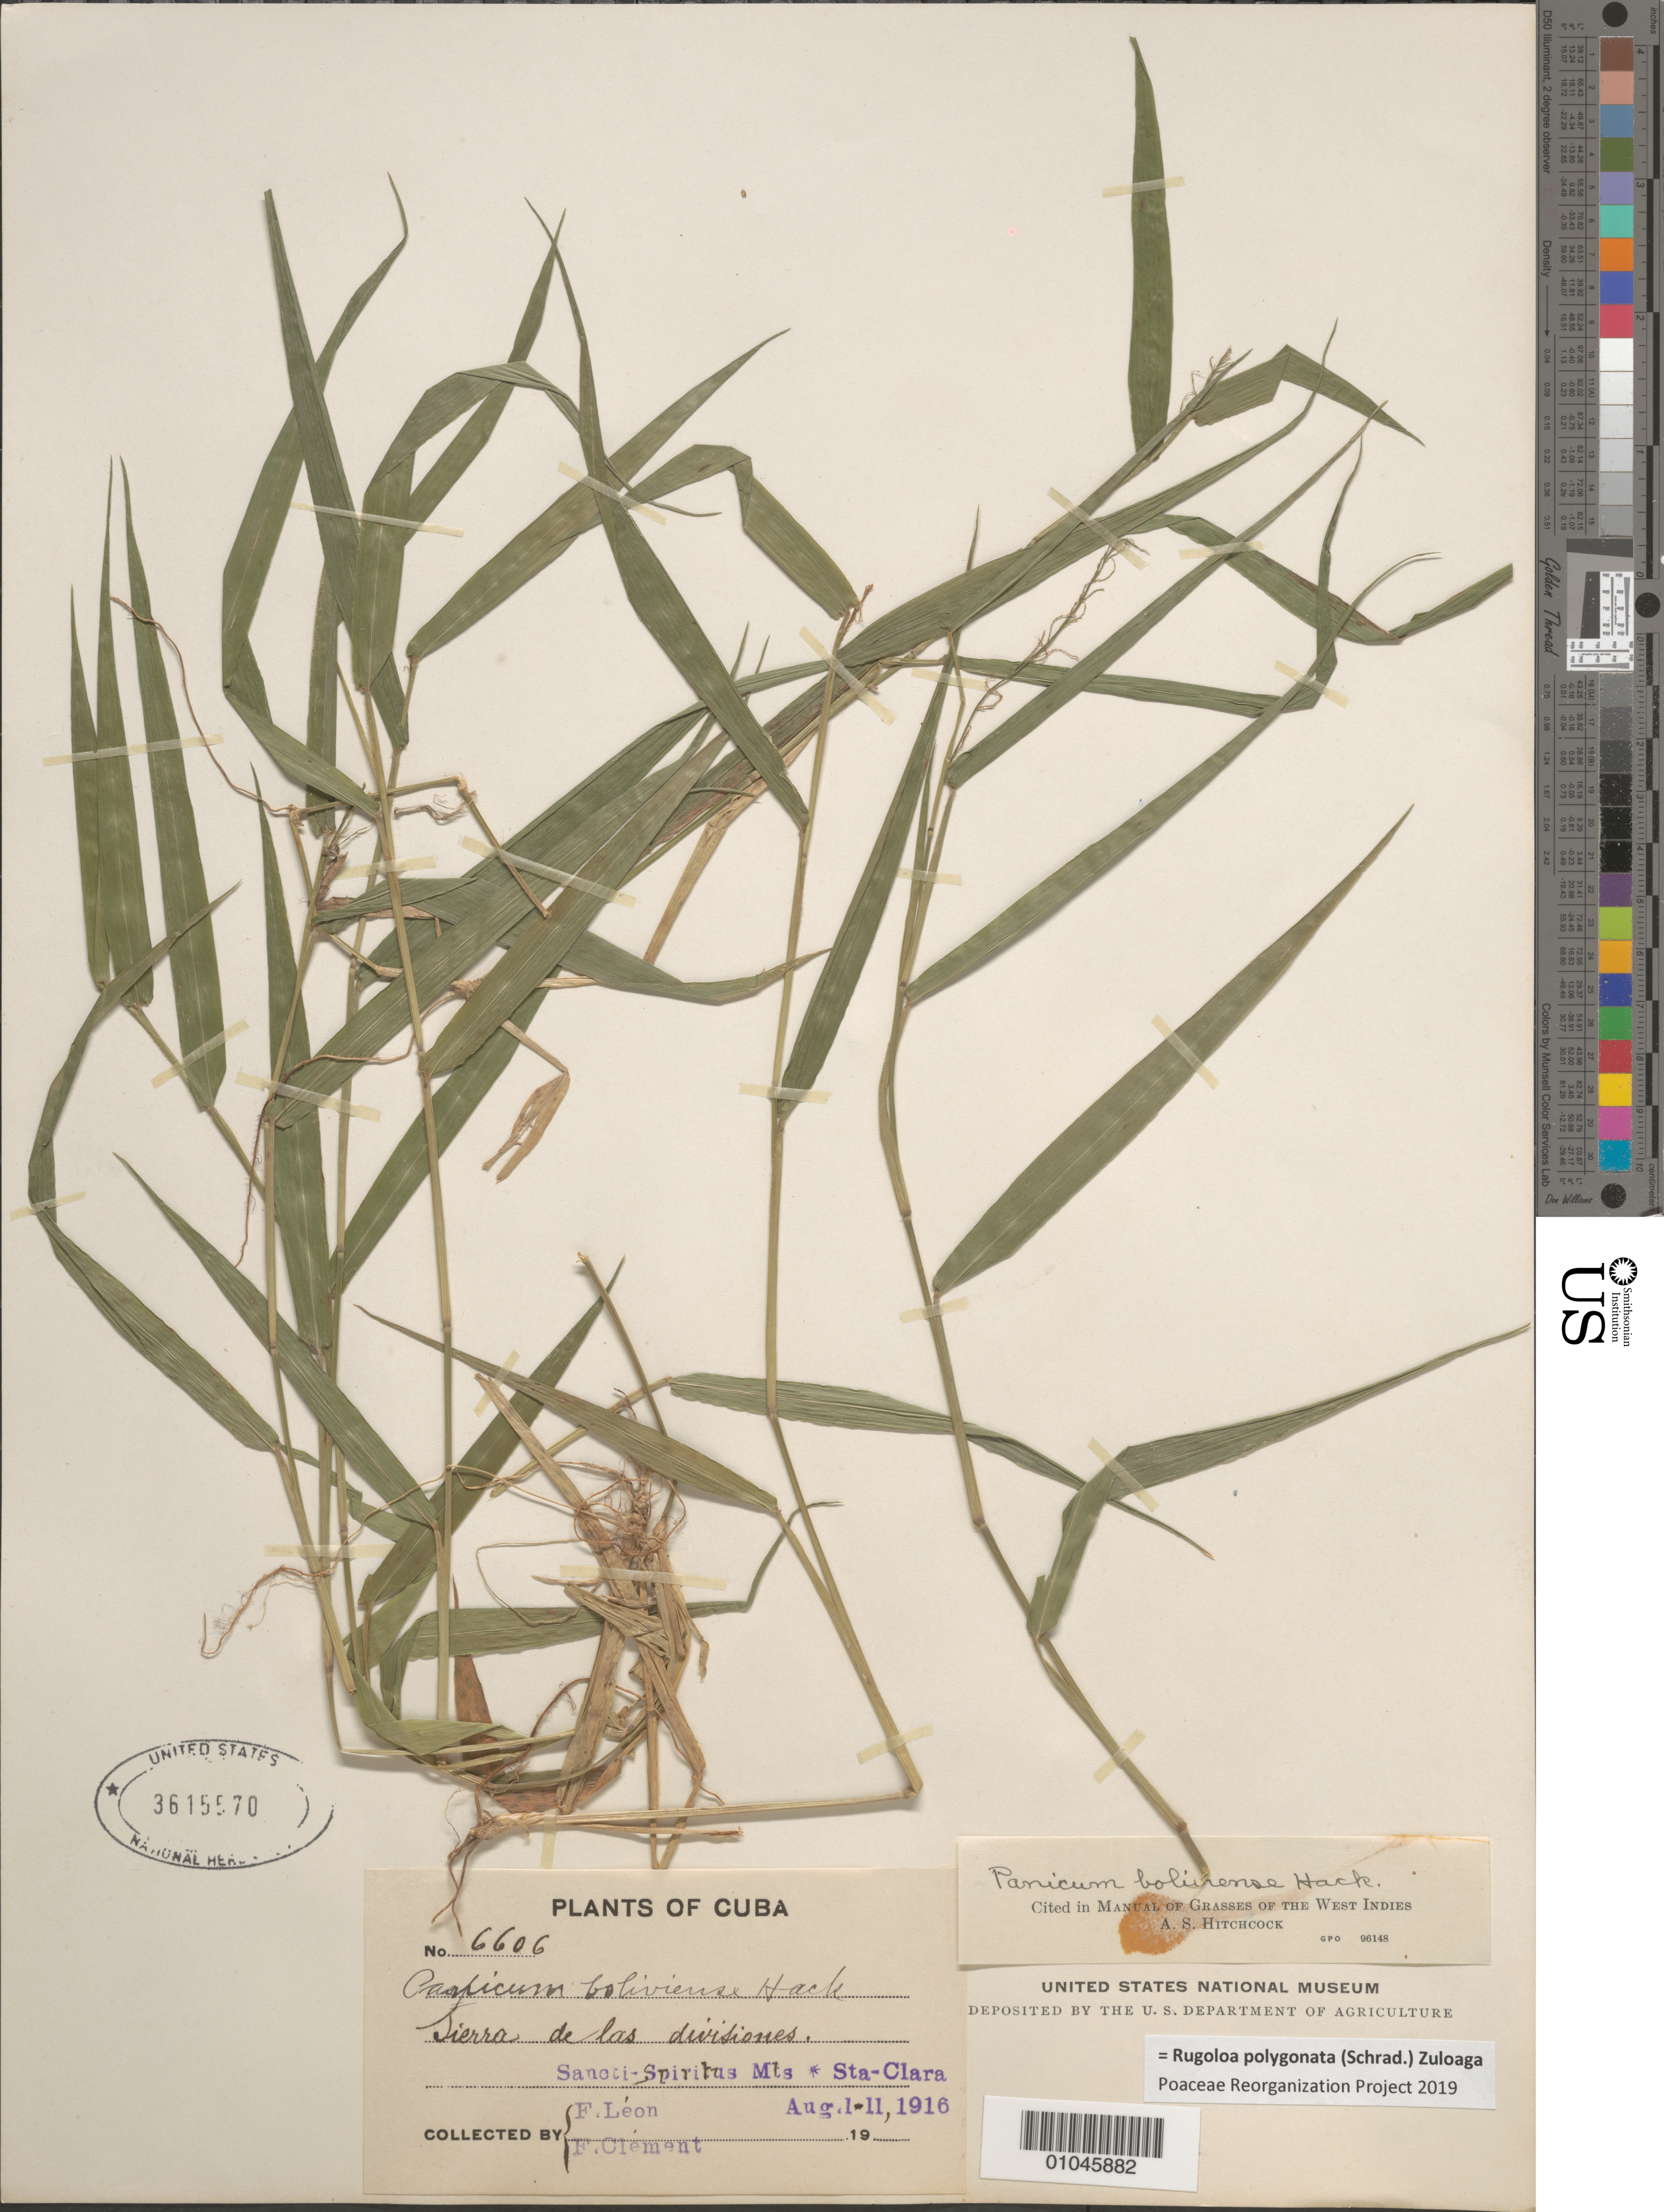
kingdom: Plantae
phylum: Tracheophyta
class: Liliopsida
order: Poales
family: Poaceae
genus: Panicum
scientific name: Panicum boliviense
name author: Hack.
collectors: Bro. León & B. Clement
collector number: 6606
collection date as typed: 01 Aug 1916 to 11 Aug 1916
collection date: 1916-08-01/1916-08-11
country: Cuba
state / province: Villa Clara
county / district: Santa Clara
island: Cuba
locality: Sancti-Spiritus Mts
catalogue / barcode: US 3615570